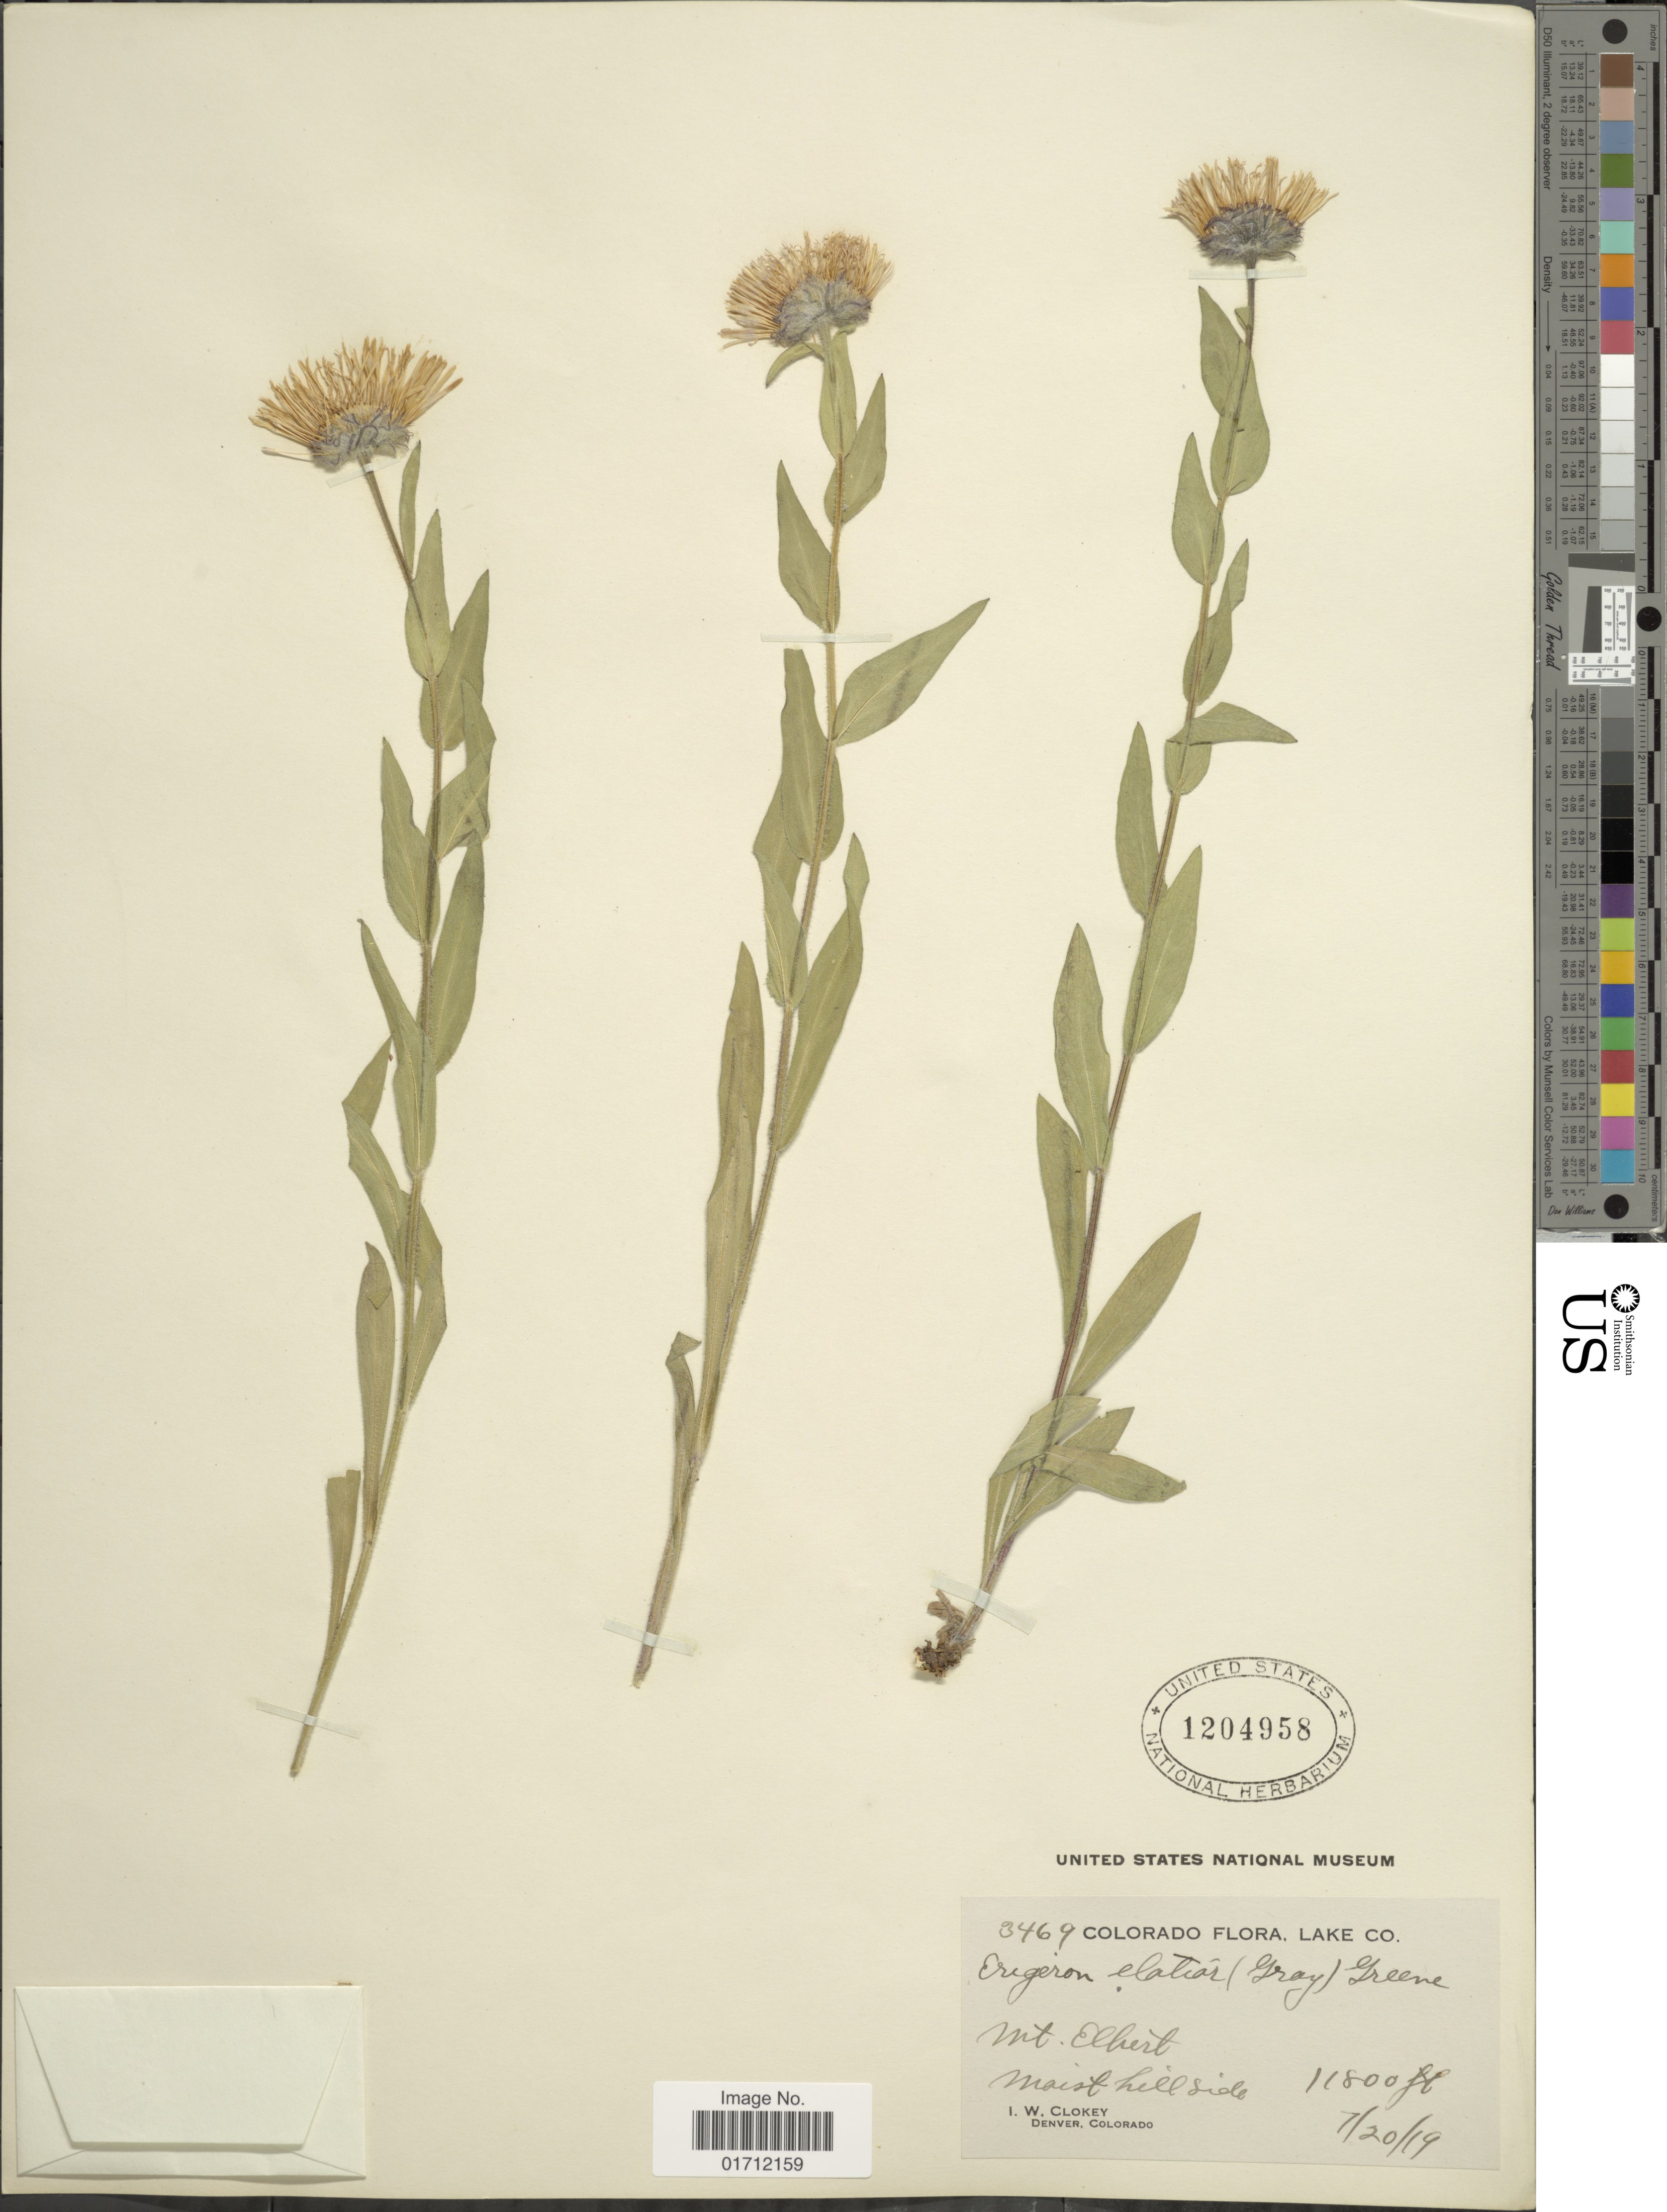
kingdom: Plantae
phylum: Tracheophyta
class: Magnoliopsida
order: Asterales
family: Asteraceae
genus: Erigeron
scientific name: Erigeron elatior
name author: (A. Gray) Greene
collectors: I. W. Clokey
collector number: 3469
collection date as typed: Transcribed d/m/y: 20/7/19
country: United States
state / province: Colorado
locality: Lake Co., Mt. Elkert.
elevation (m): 3597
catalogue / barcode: US 1204958